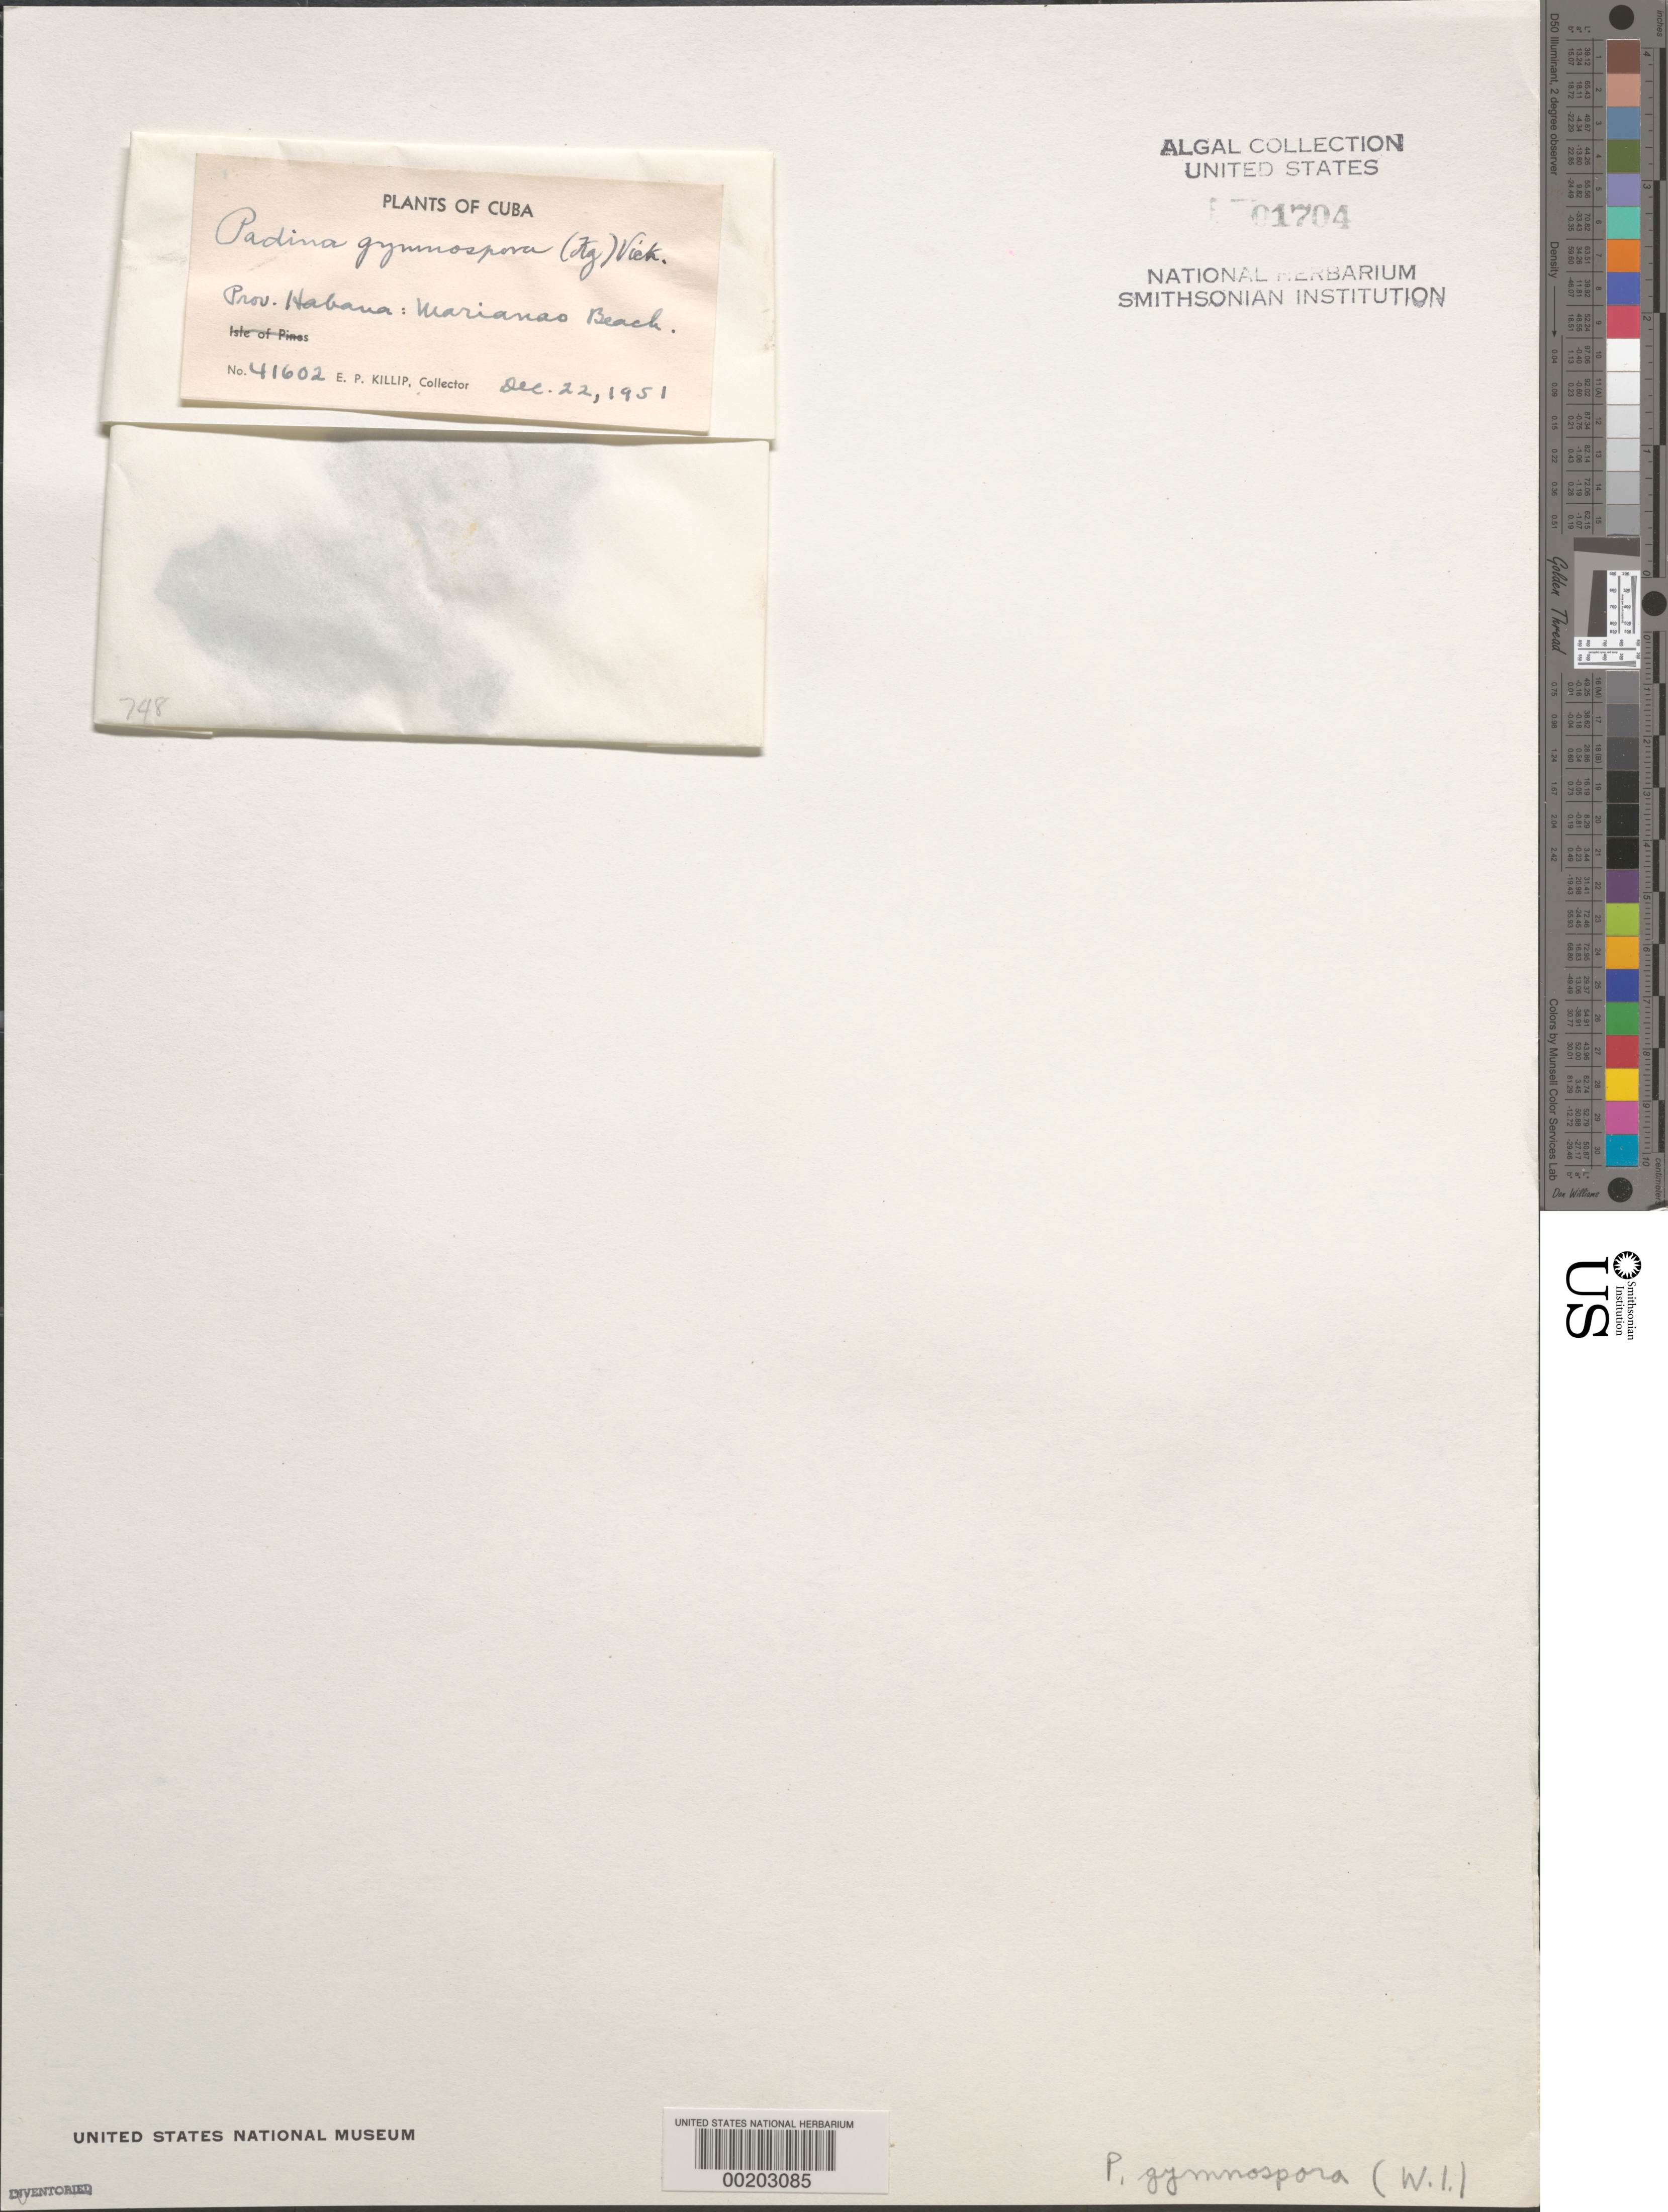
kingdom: Chromista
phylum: Ochrophyta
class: Phaeophyceae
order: Dictyotales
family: Dictyotaceae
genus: Padina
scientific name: Padina gymnospora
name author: (Kütz.) O.G. Sond.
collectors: E. P. Killip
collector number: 41602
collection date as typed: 22 Dec 1951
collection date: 1951-12-22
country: Cuba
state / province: La Habana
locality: Marianao beach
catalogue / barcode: US 1704